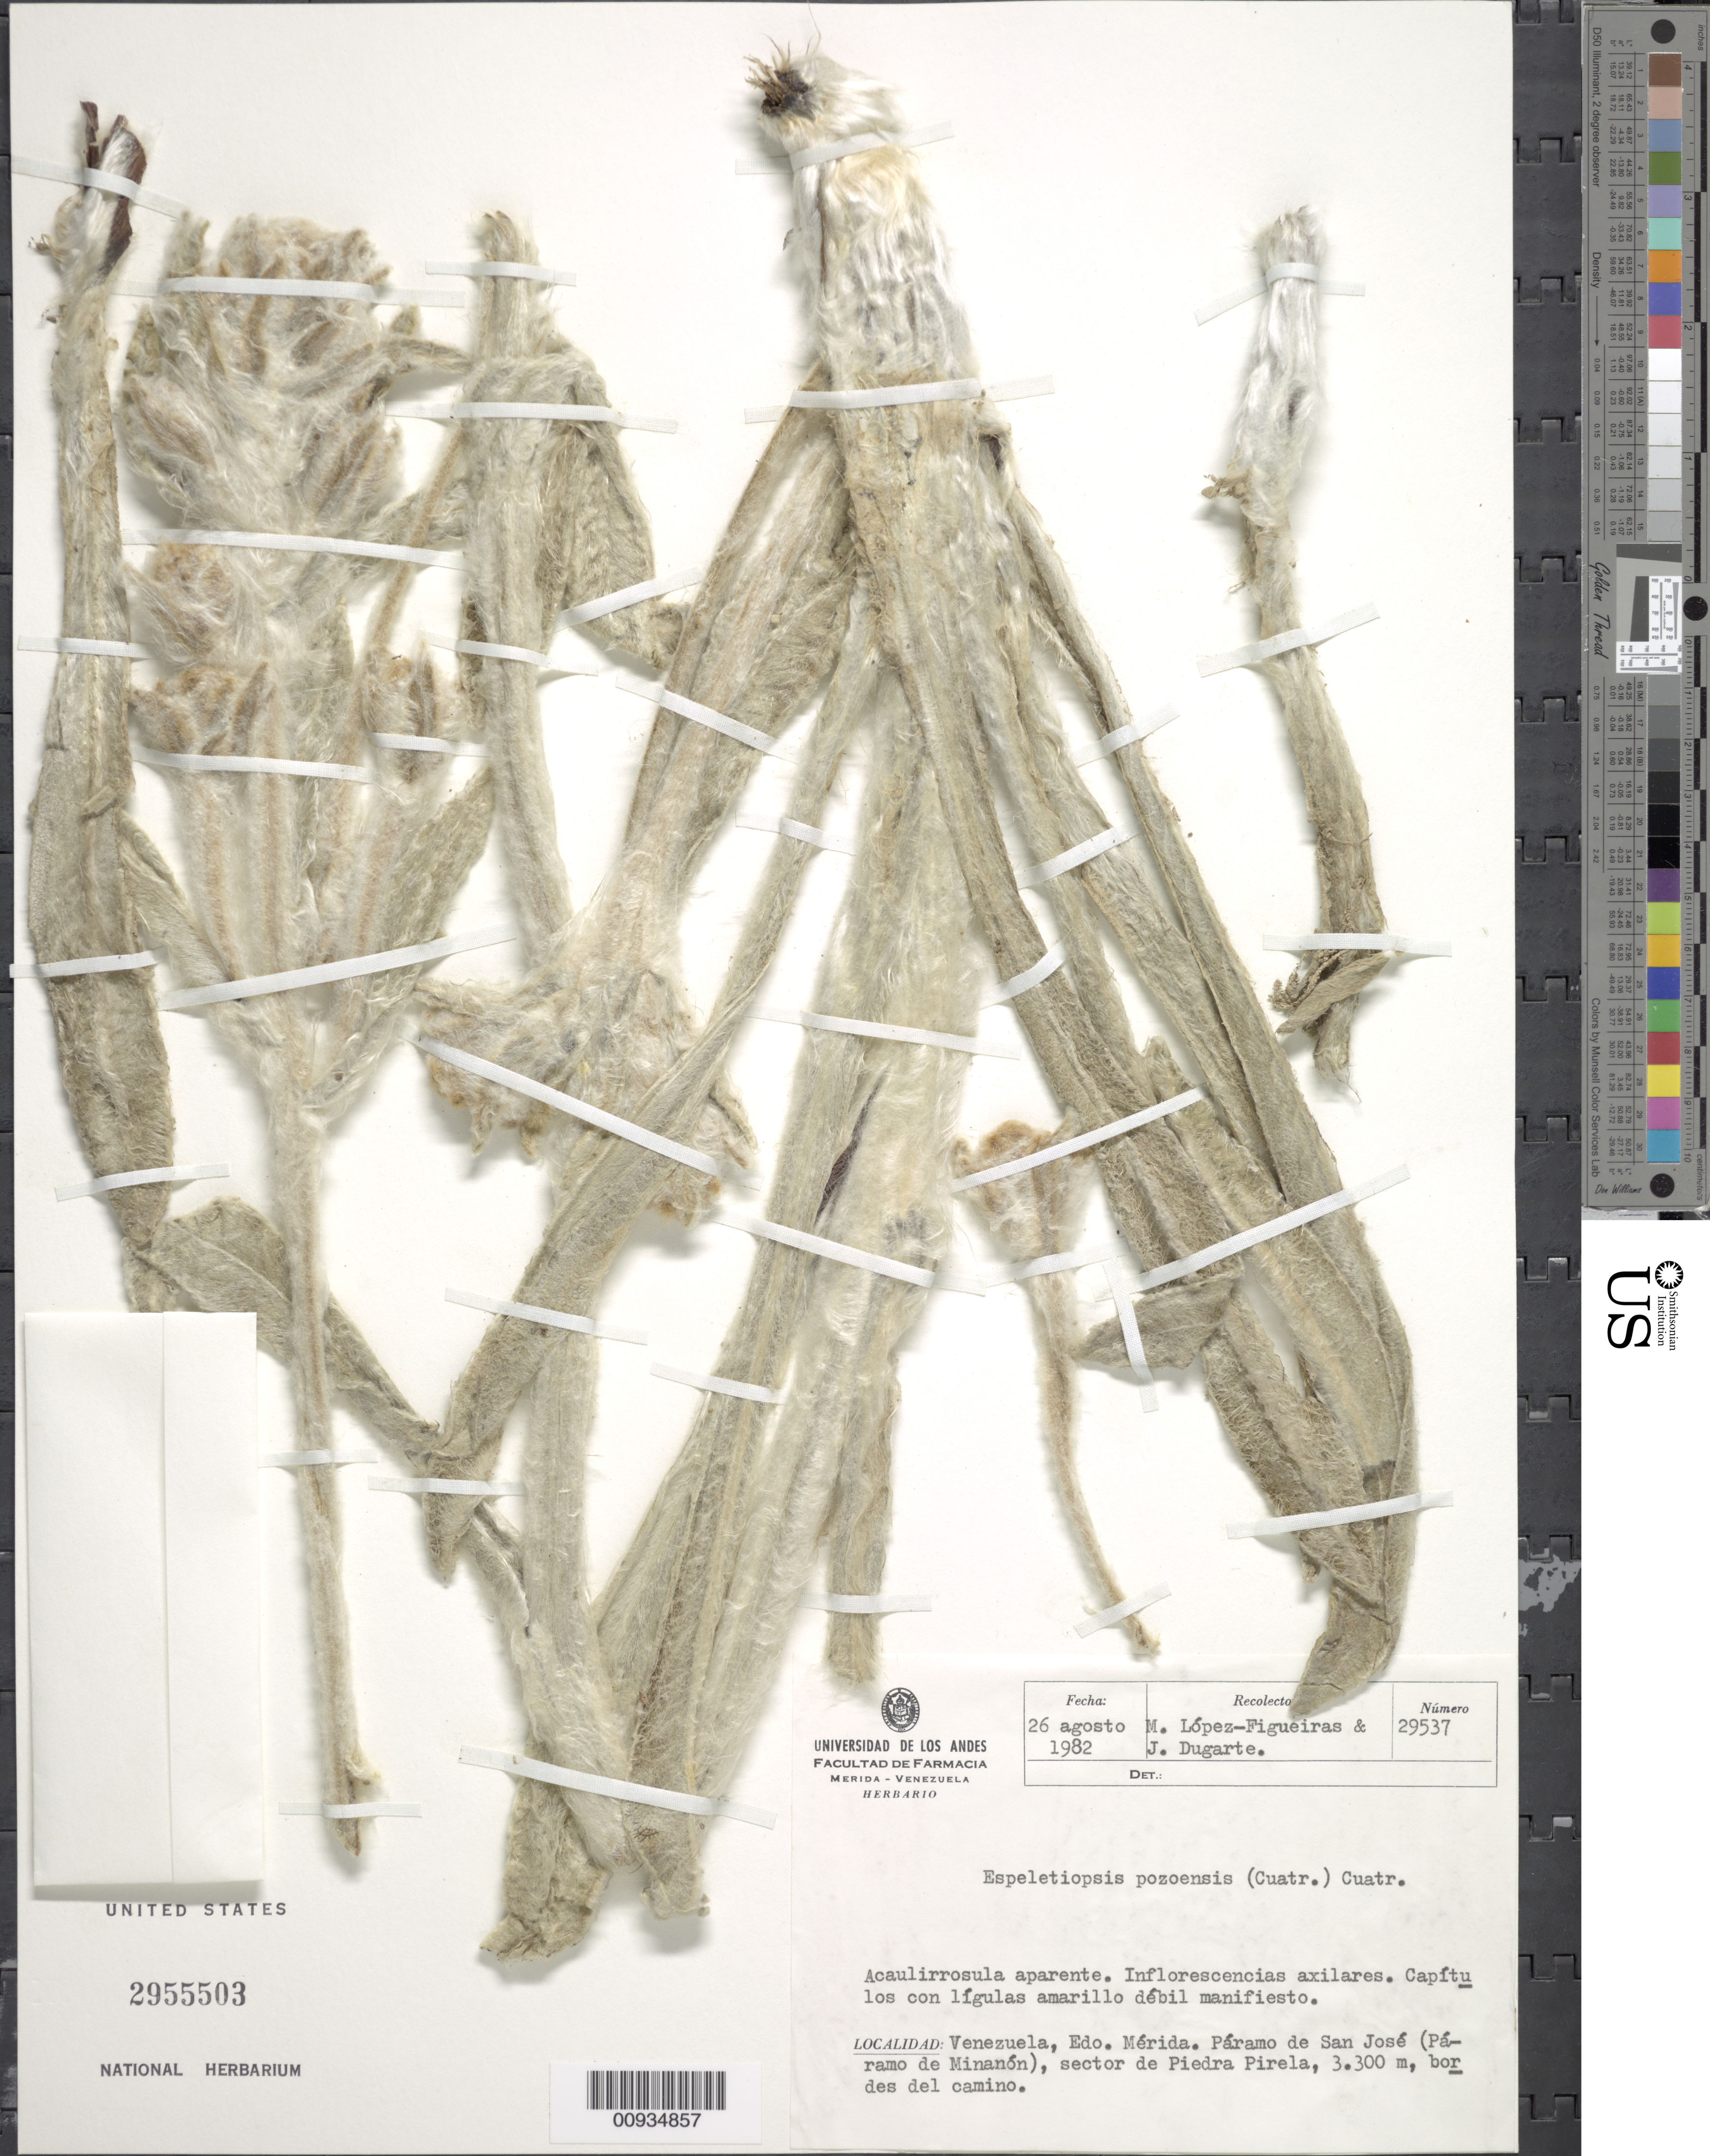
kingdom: Plantae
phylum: Tracheophyta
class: Magnoliopsida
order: Asterales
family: Asteraceae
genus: Espeletiopsis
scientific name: Espeletiopsis pozoensis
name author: (Cuatrec.) Cuatrec.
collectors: M. López Figueiras & J. Dugarte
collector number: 29537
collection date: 1982-08-26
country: Venezuela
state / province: Mérida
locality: Paramo de San Jose (Paramo de Minanon), sector de Piedra Pirela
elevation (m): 3300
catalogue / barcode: US 2955503